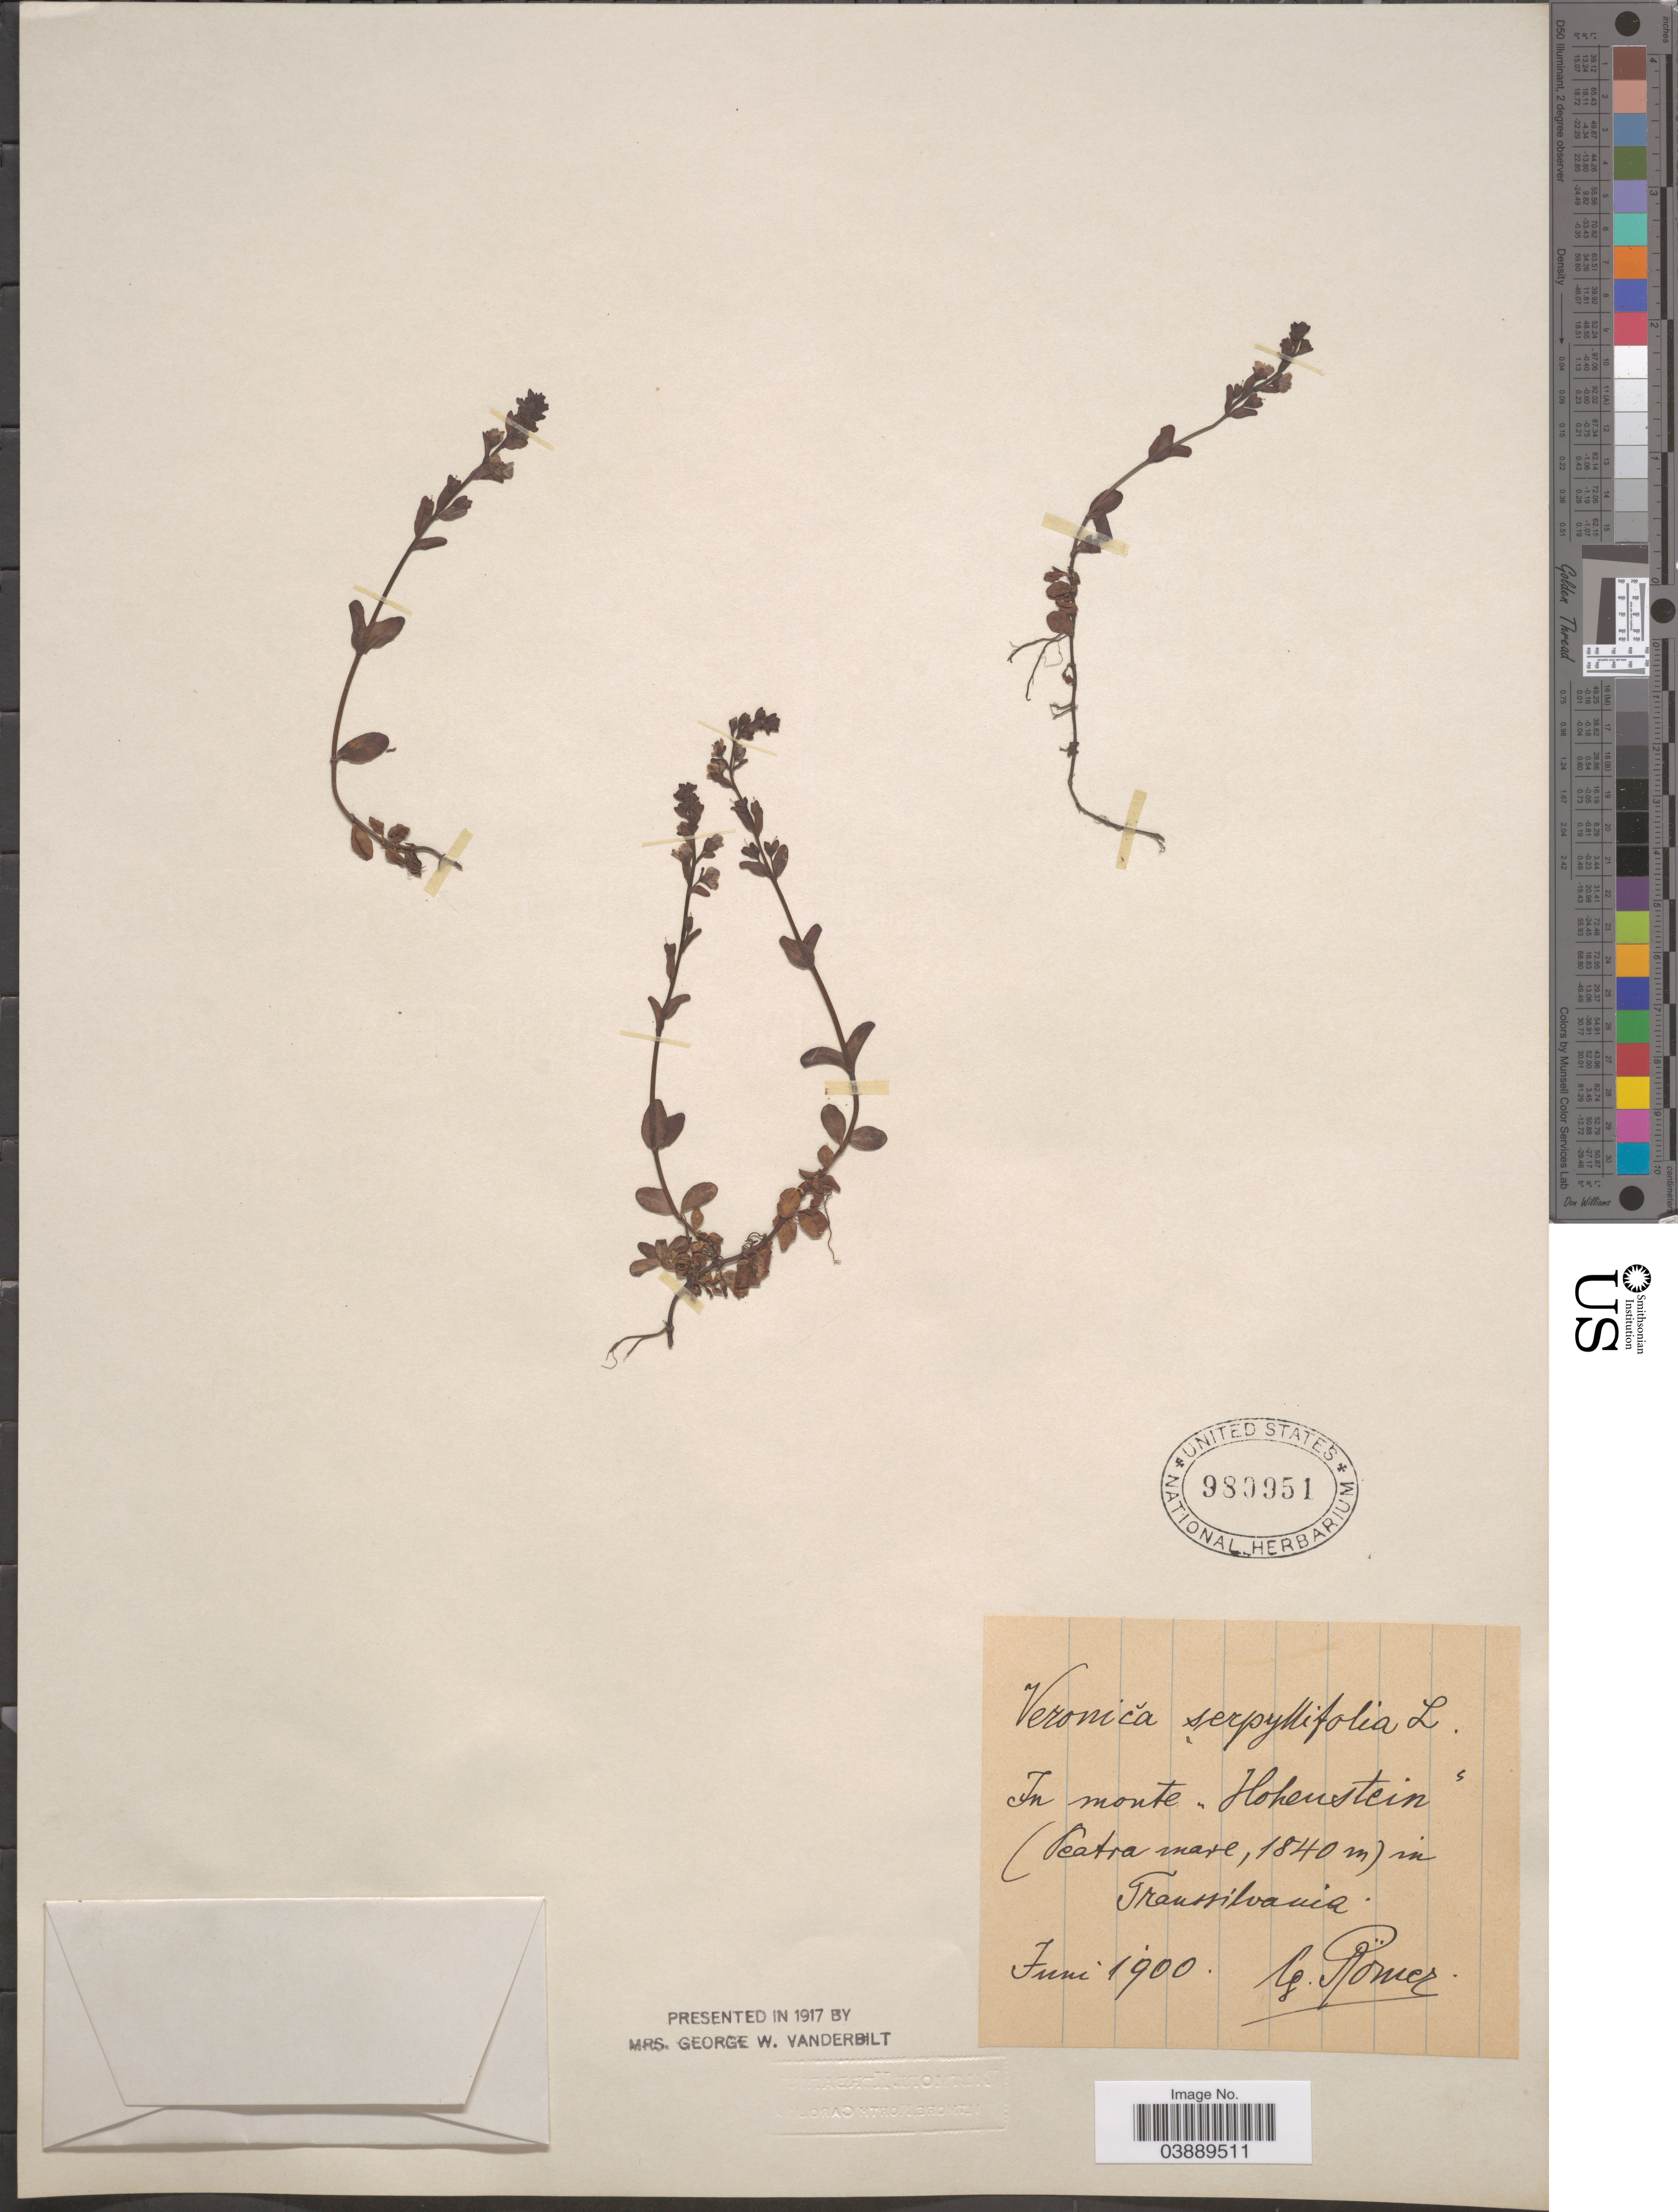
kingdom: Plantae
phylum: Tracheophyta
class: Magnoliopsida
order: Lamiales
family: Plantaginaceae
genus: Veronica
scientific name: Veronica serpyllifolia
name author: L.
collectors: G. Romer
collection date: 1900-06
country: Romania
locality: In monte "Hohenstein"(Deatra mare) in Transsilvania. [interpreted]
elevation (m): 1840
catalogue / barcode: US 980951